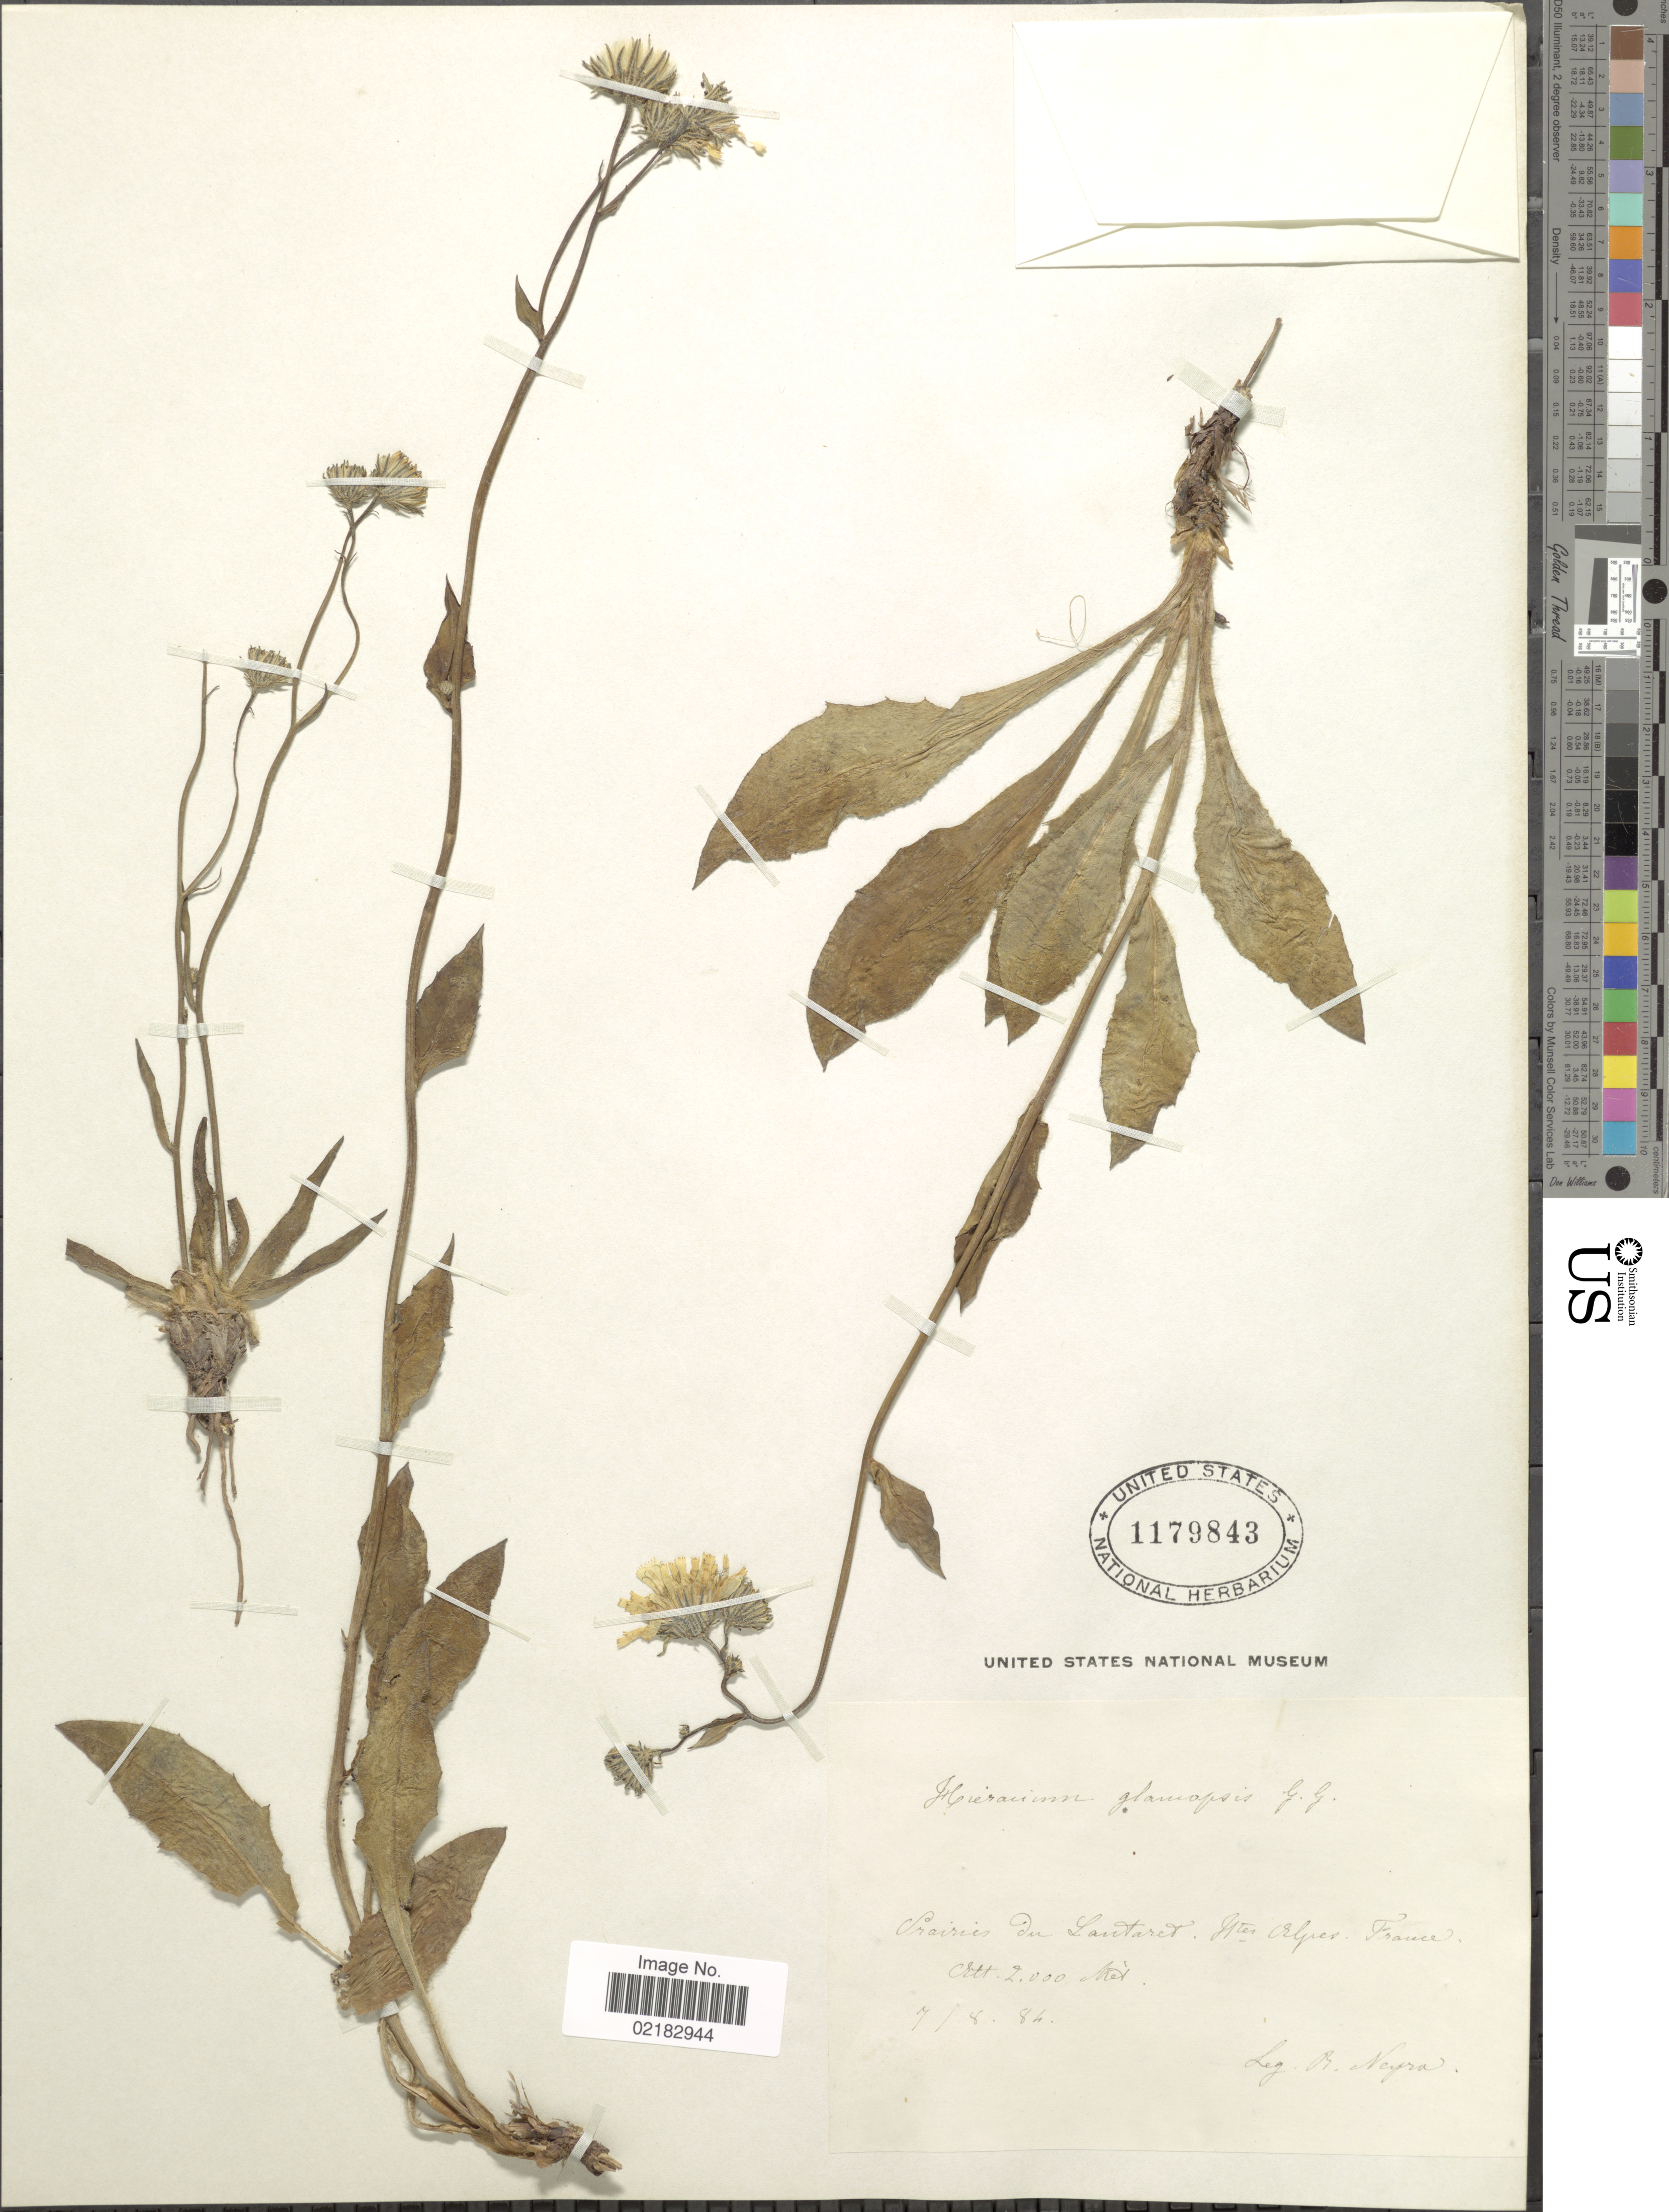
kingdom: Plantae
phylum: Tracheophyta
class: Magnoliopsida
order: Asterales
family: Asteraceae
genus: Hieracium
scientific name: Hieracium glaucopsis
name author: Gren. & Godr.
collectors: R. Neyra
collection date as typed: Transcribed d/m/y: 7/8/84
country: France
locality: Fraisries, In Lautaret. Alpes Cryljres France [interpreted]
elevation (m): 2000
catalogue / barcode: US 1179843